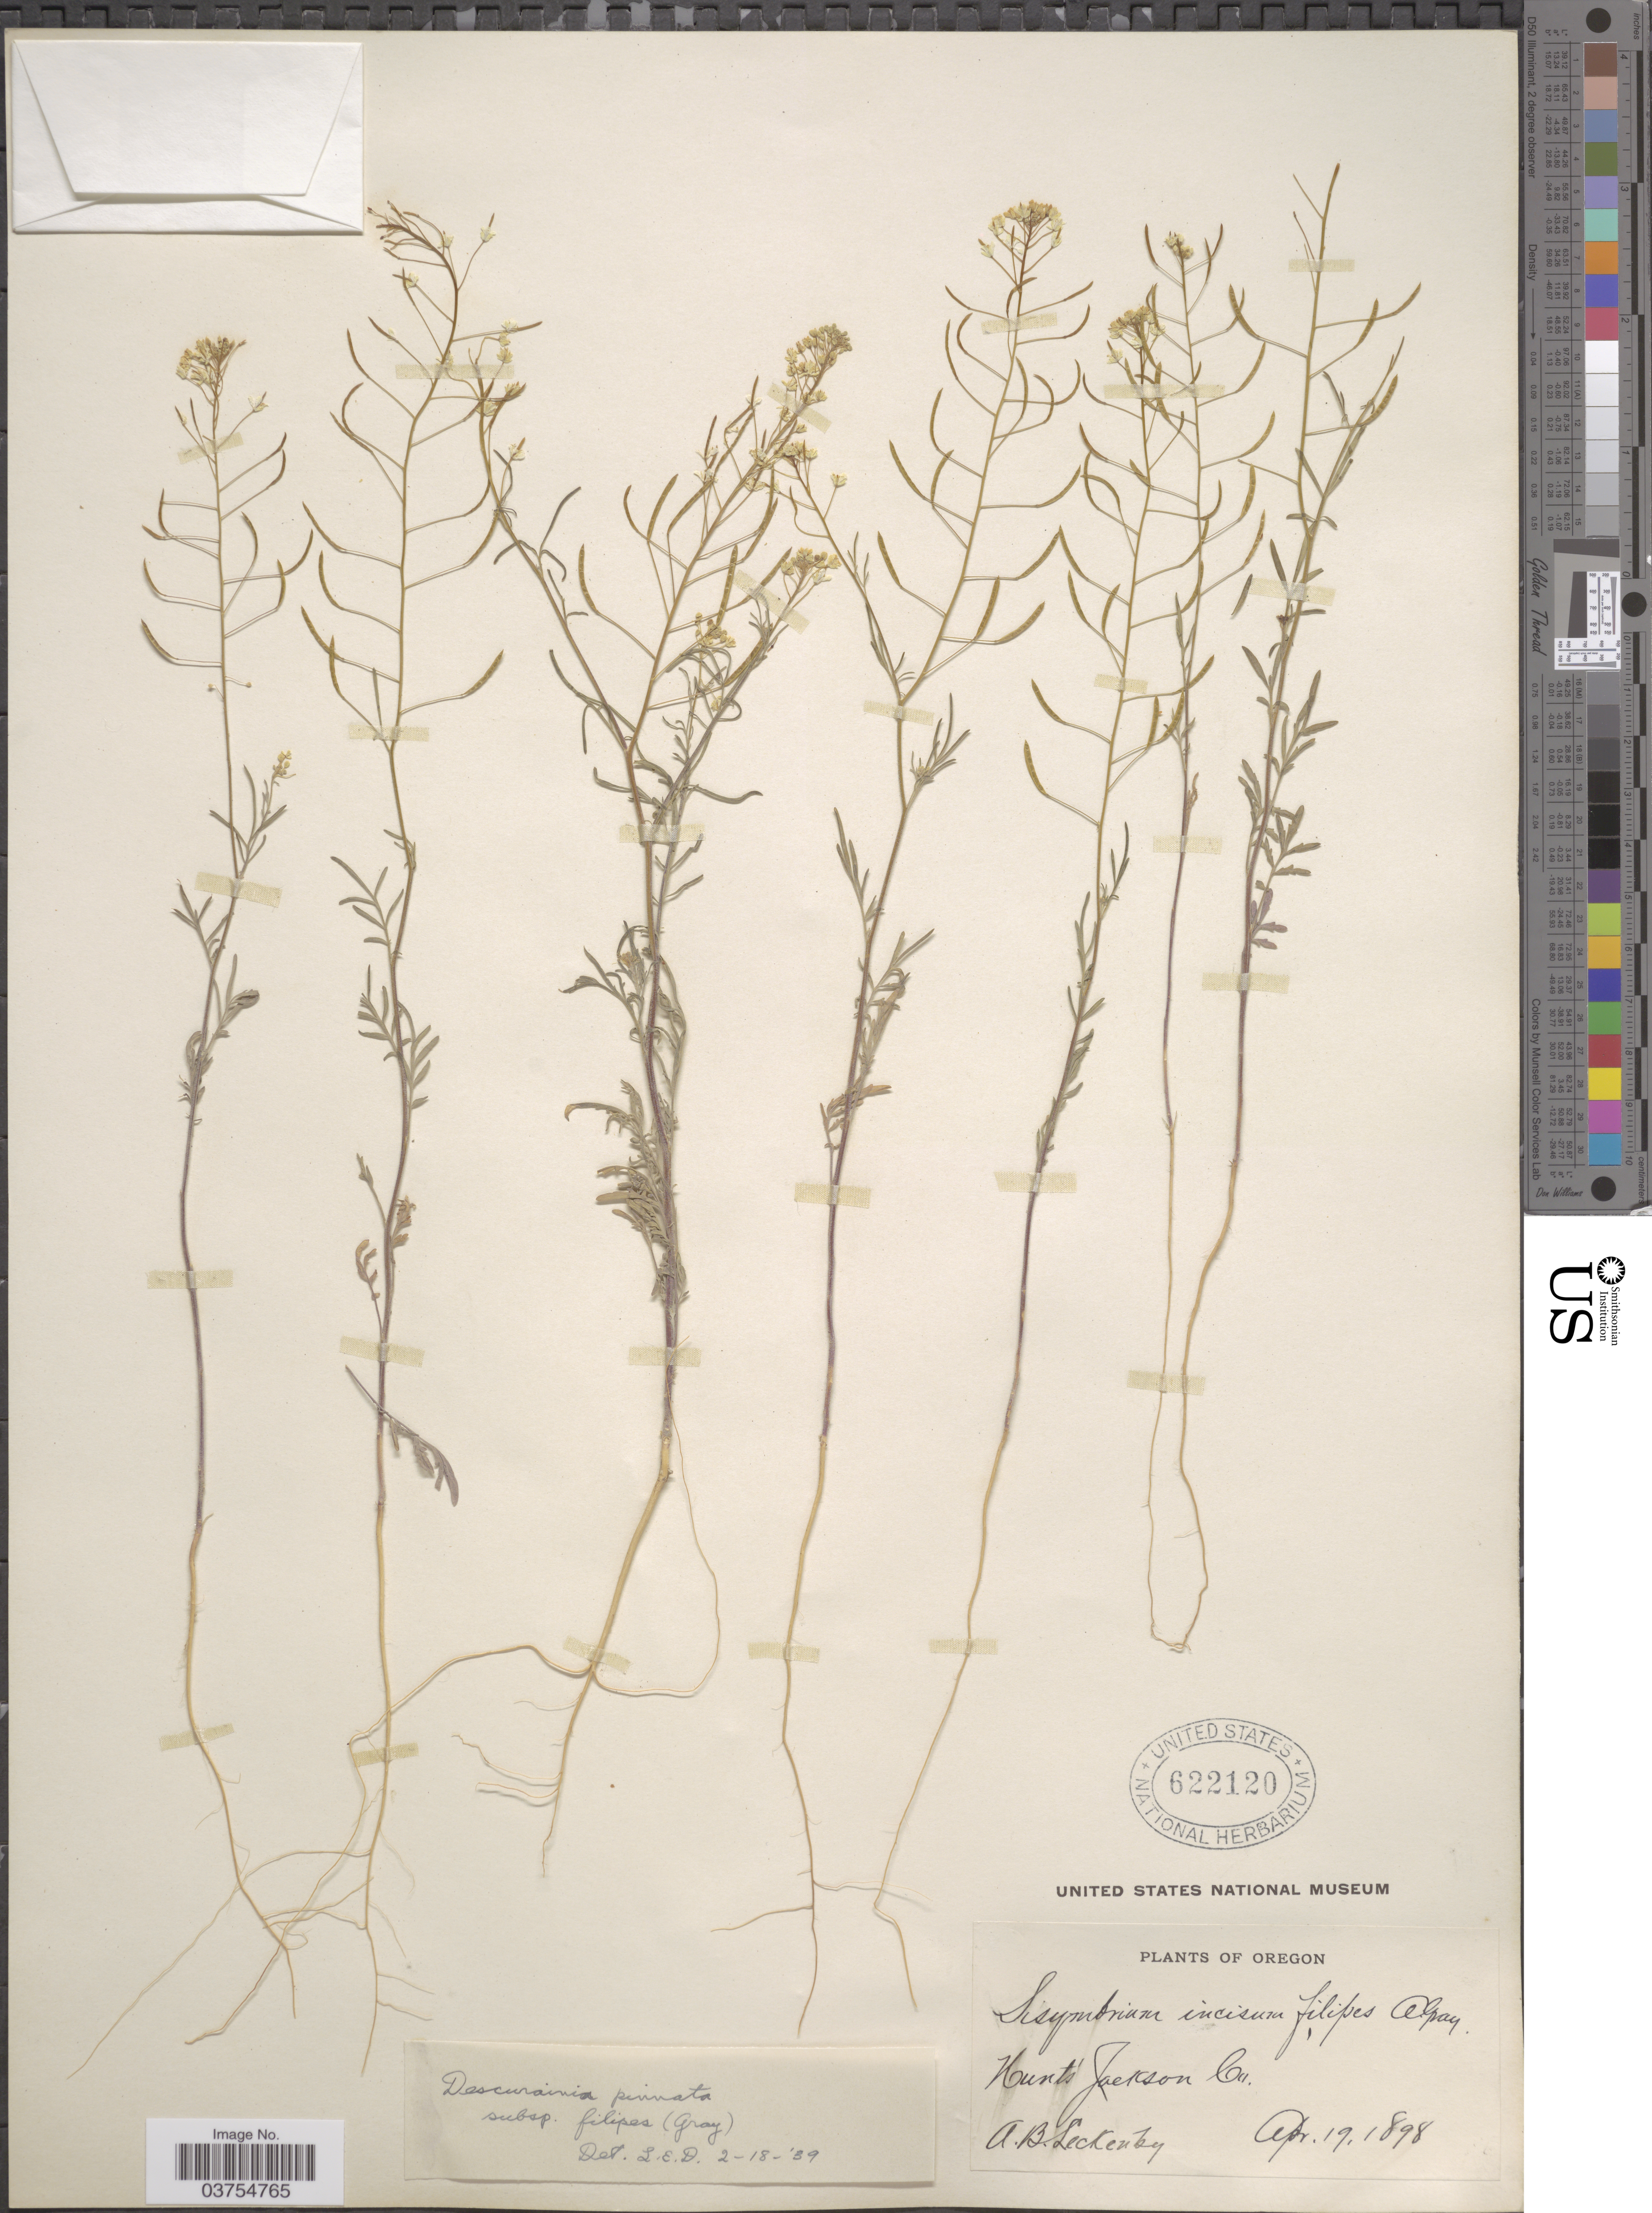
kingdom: Plantae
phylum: Tracheophyta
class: Magnoliopsida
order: Brassicales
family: Brassicaceae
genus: Descurainia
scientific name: Descurainia pinnata subsp. filipes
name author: (A. Gray) Detling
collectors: A. Leckenby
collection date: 1898-04-19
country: United States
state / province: Oregon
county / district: Jackson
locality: Hunts Jackson Co.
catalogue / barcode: US 622120